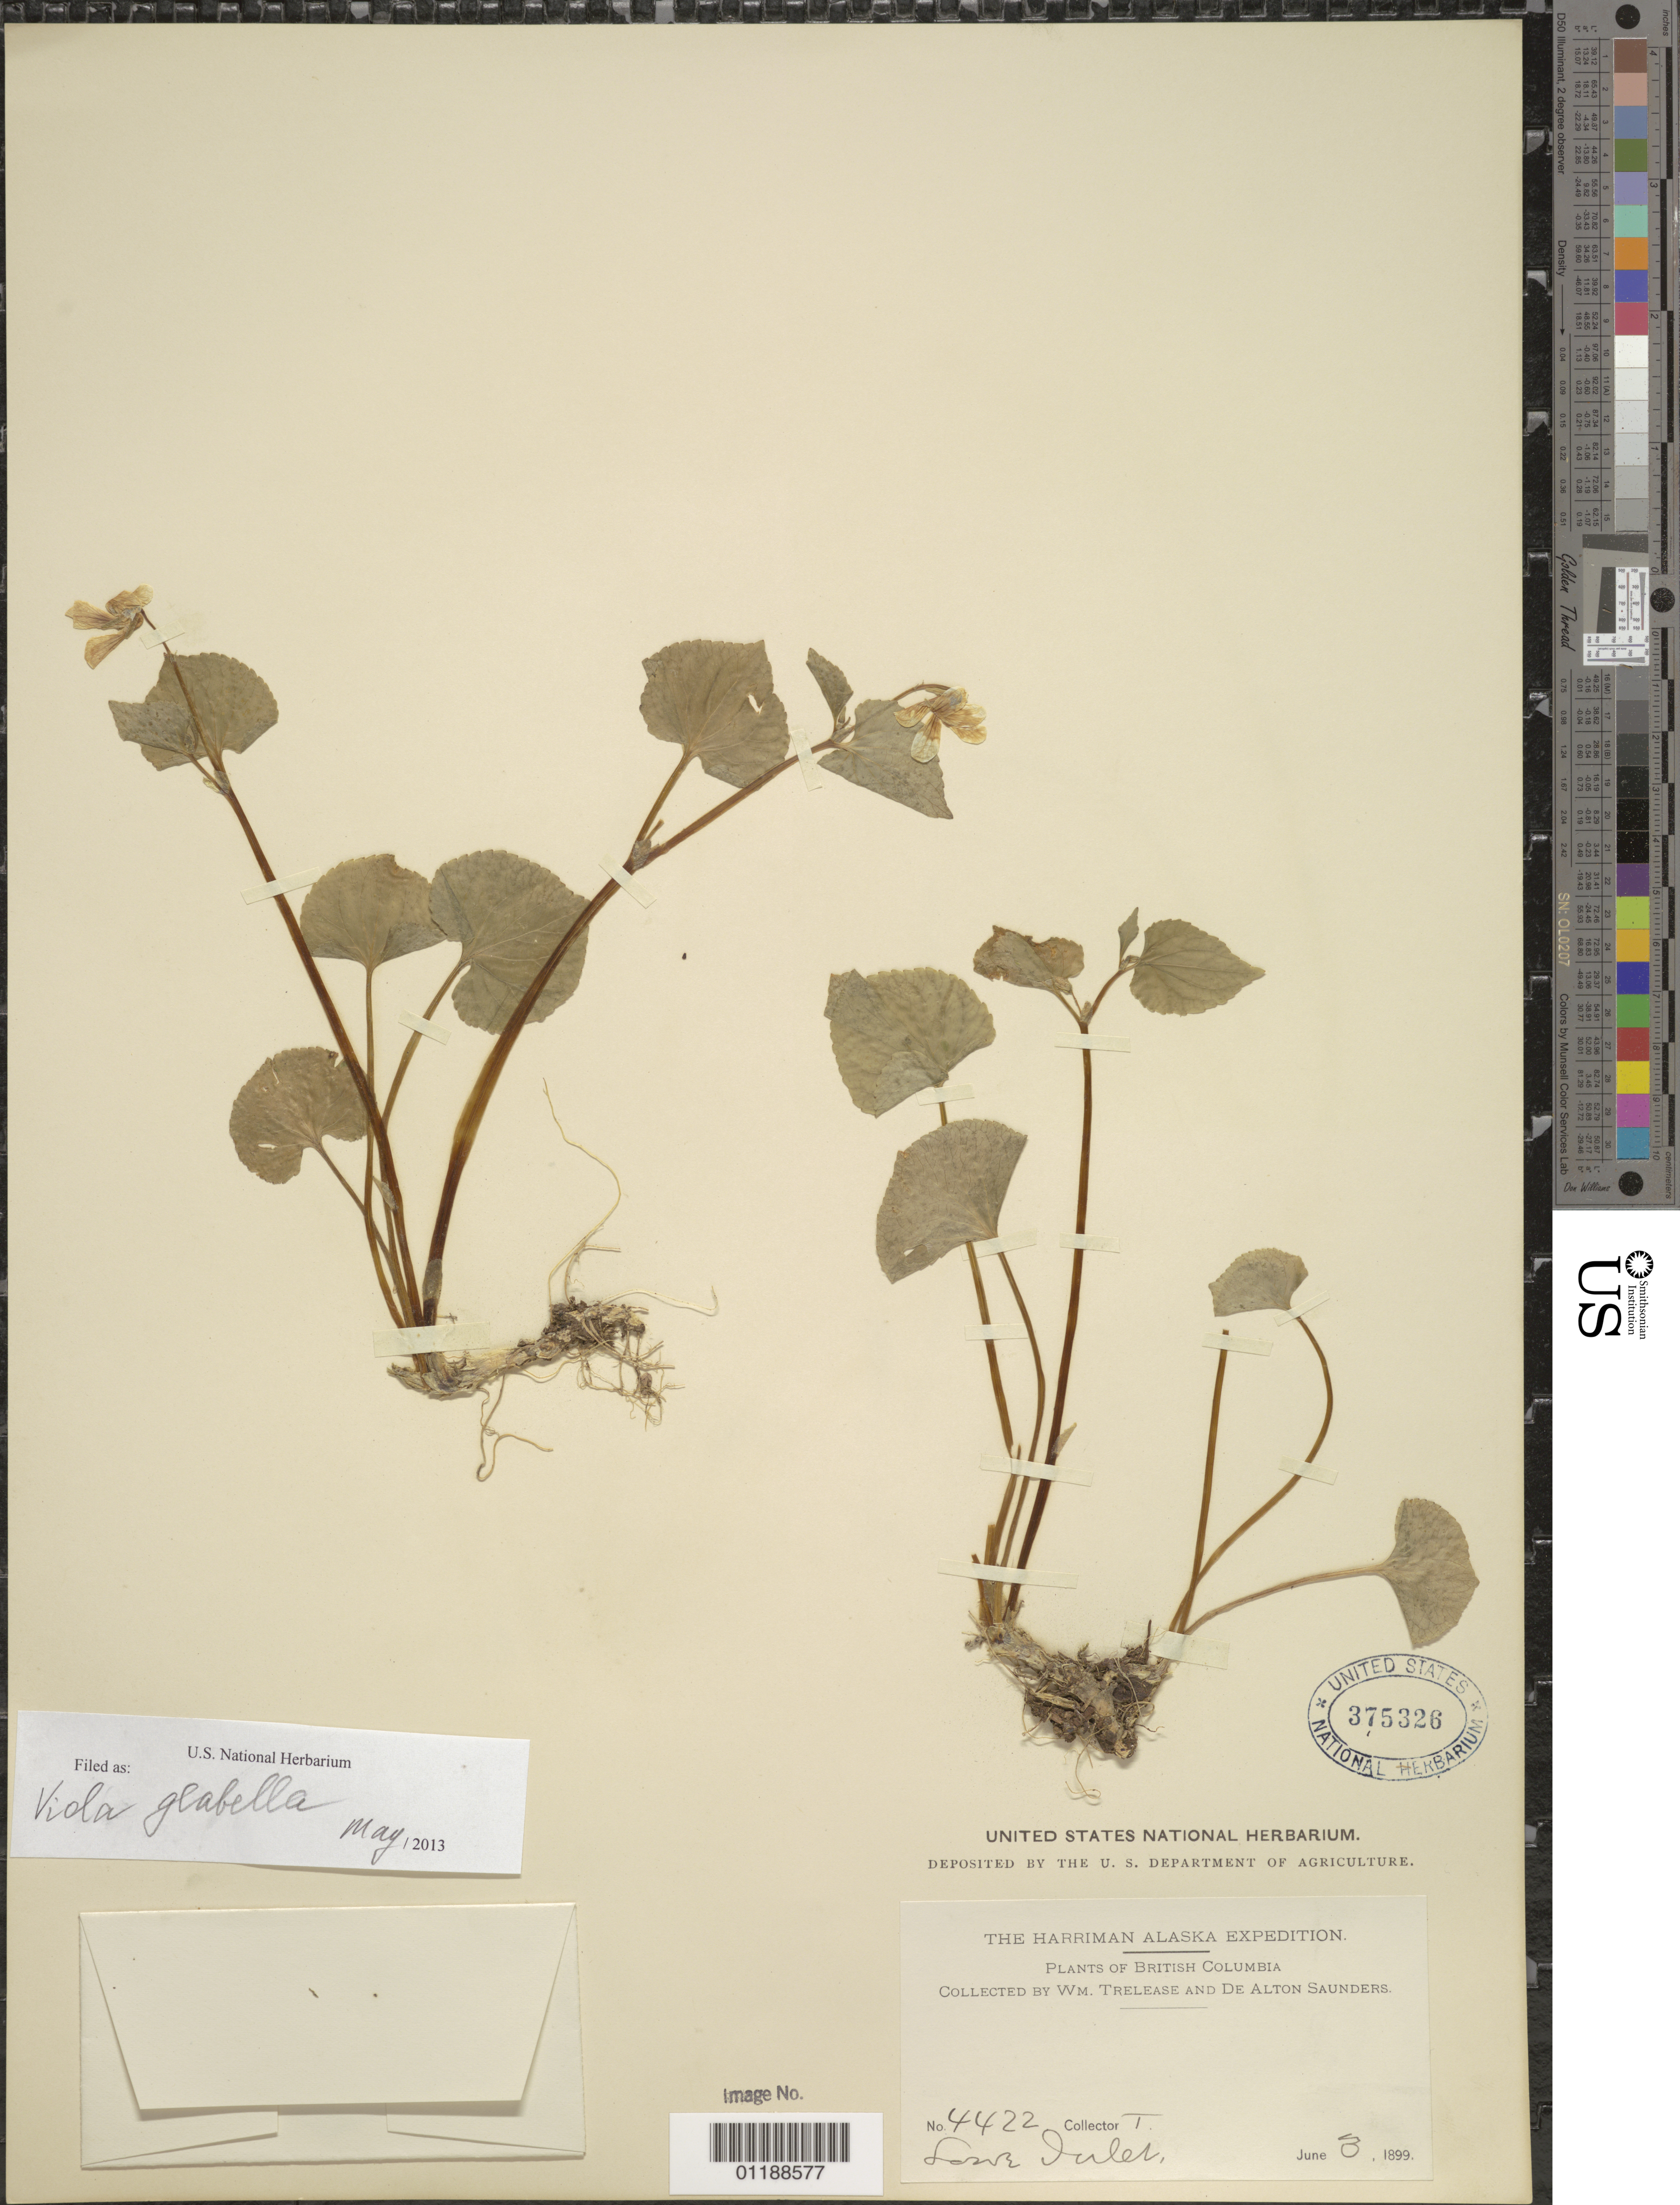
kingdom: Plantae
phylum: Tracheophyta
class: Magnoliopsida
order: Malpighiales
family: Violaceae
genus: Viola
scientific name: Viola glabella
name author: Nutt.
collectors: W. Trelease & D. Saunders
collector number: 4422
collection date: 1899-06-03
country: United States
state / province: Alaska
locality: Lowe Inlet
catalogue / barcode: US 375326